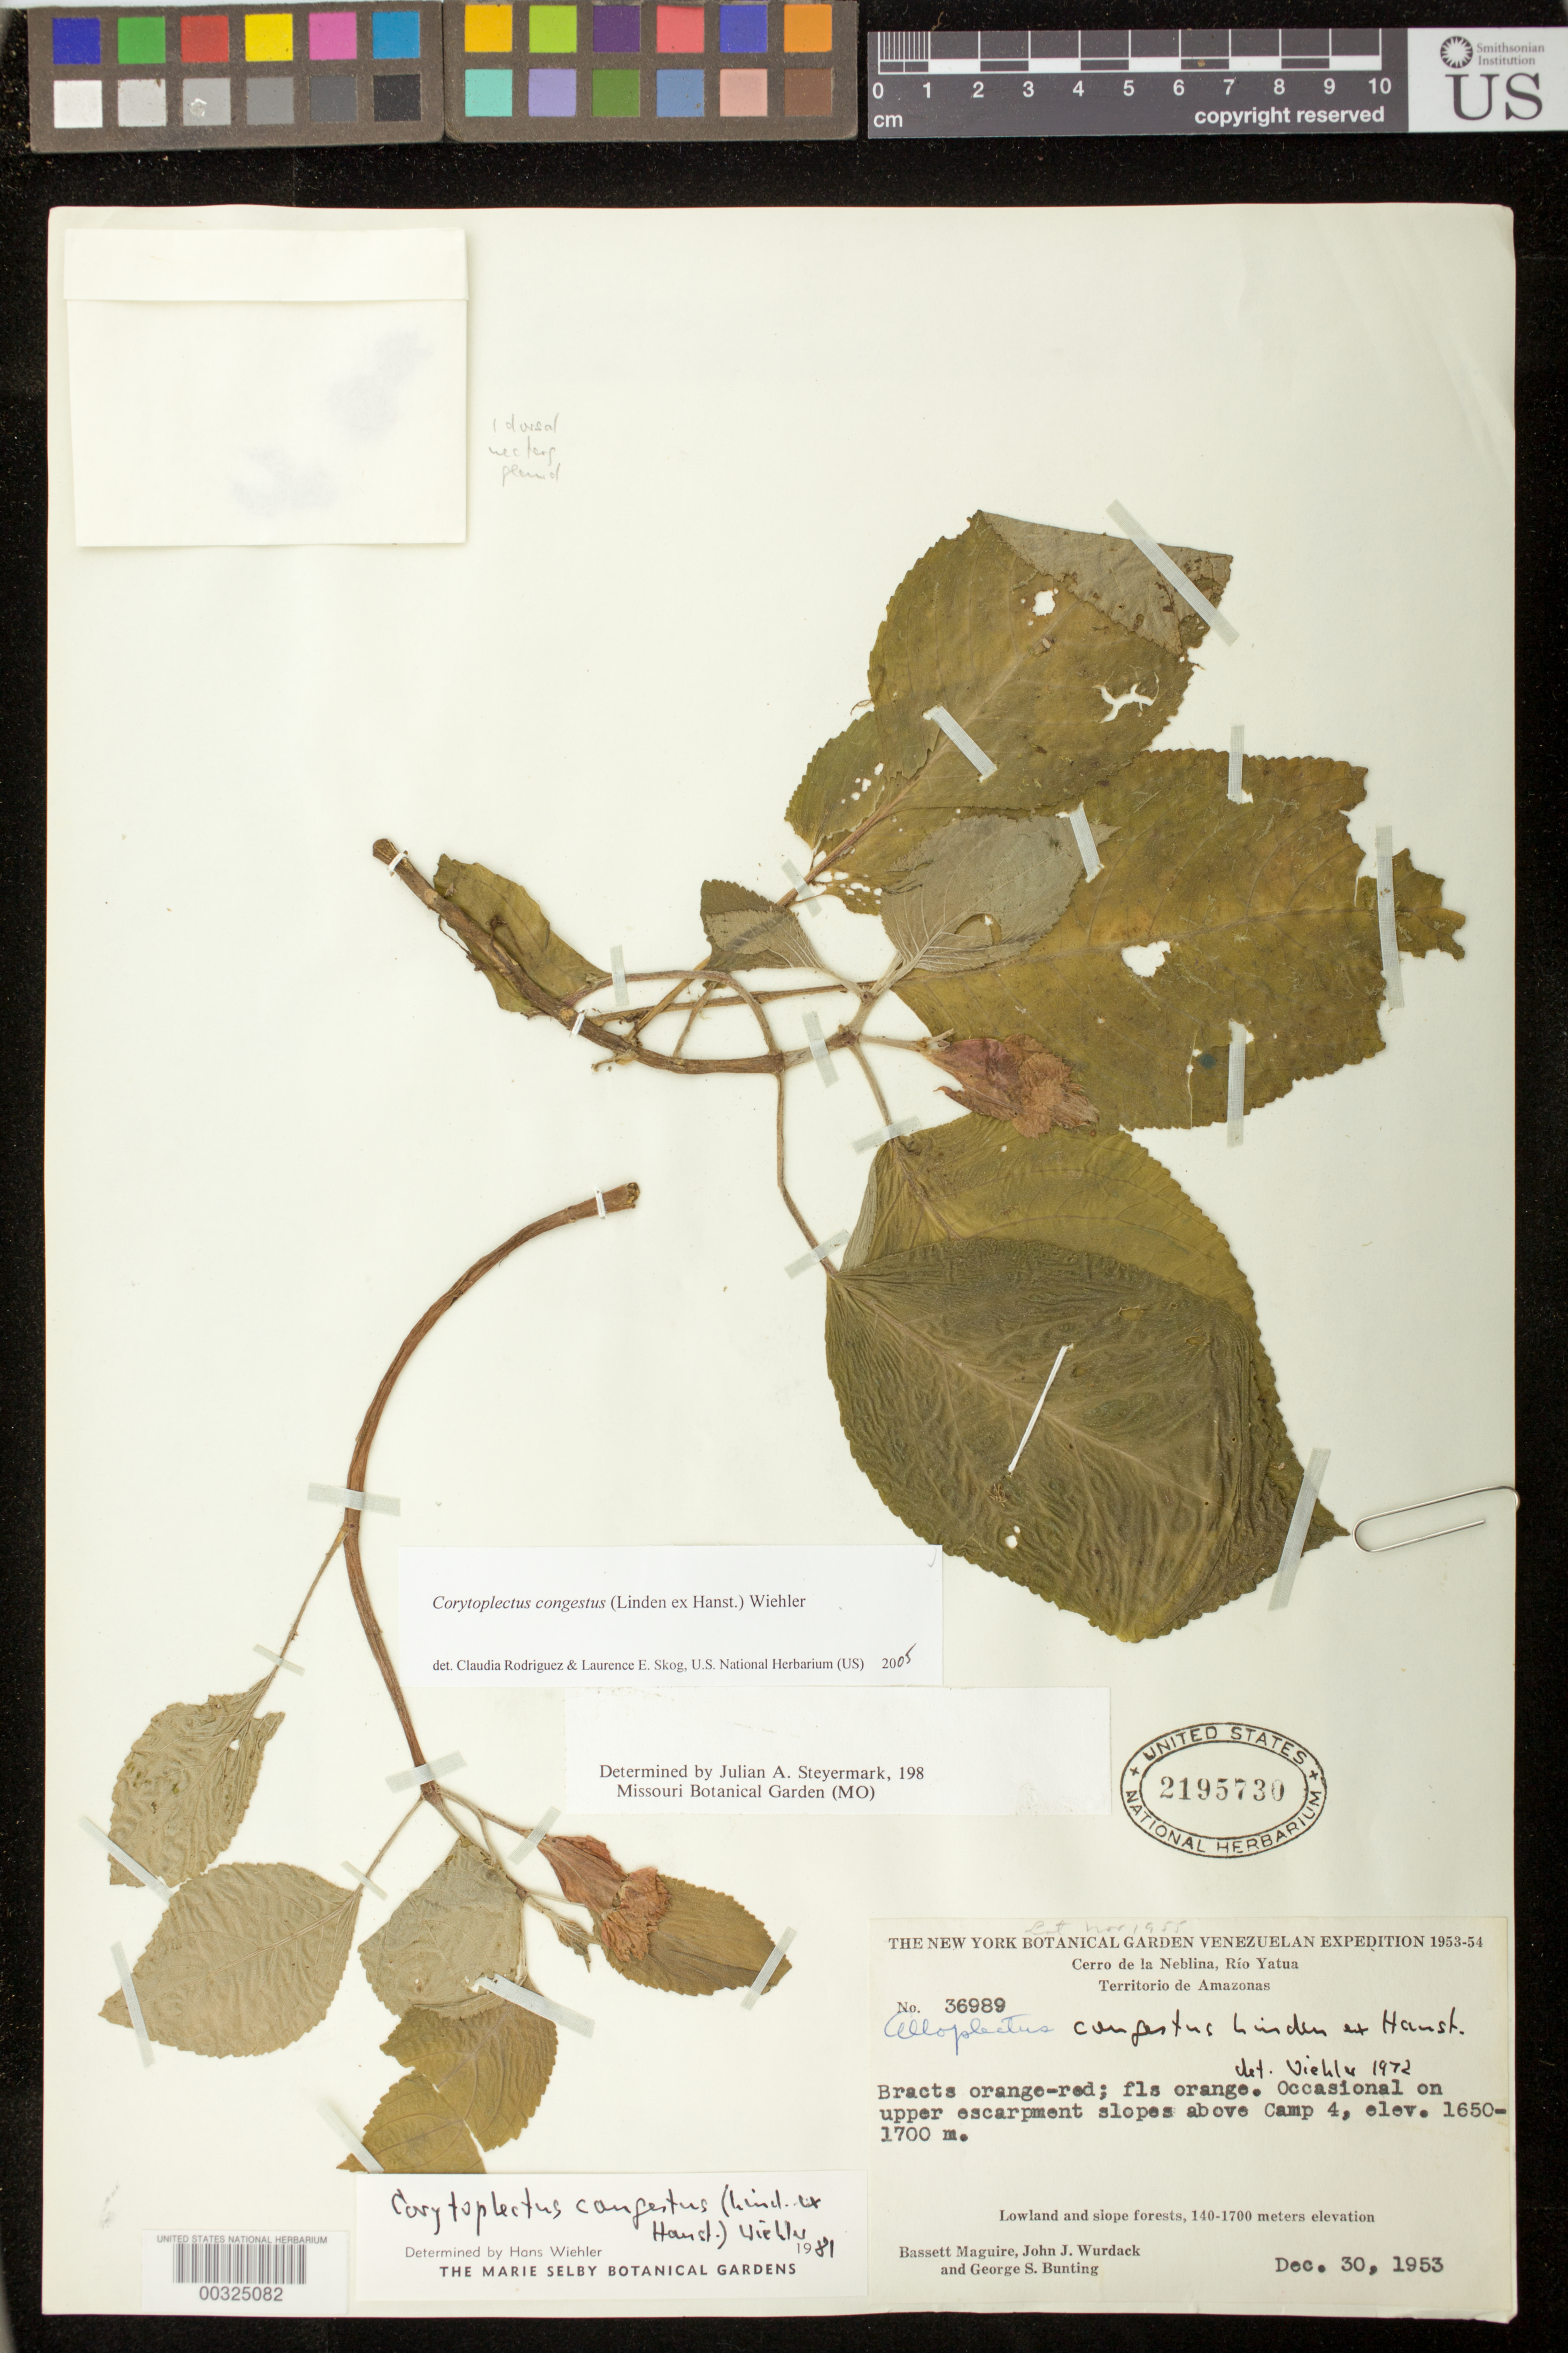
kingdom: Plantae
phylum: Tracheophyta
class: Magnoliopsida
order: Lamiales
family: Gesneriaceae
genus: Corytoplectus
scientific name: Corytoplectus congestus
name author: (Linden ex Hanst.) Wiehler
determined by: Rodríguez-Flores, C. I.; Skog, L. E.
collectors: B. Maguire, J. J. Wurdack & G. S. Bunting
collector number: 36989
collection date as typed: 30 Dec 1953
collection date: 1953-12-30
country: Venezuela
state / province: Amazonas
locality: Cerro de la Neblina, Rio Yatua, upper escarpment slopes above Camp 4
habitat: Lowland and slope forests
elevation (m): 1650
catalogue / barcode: US 2195730